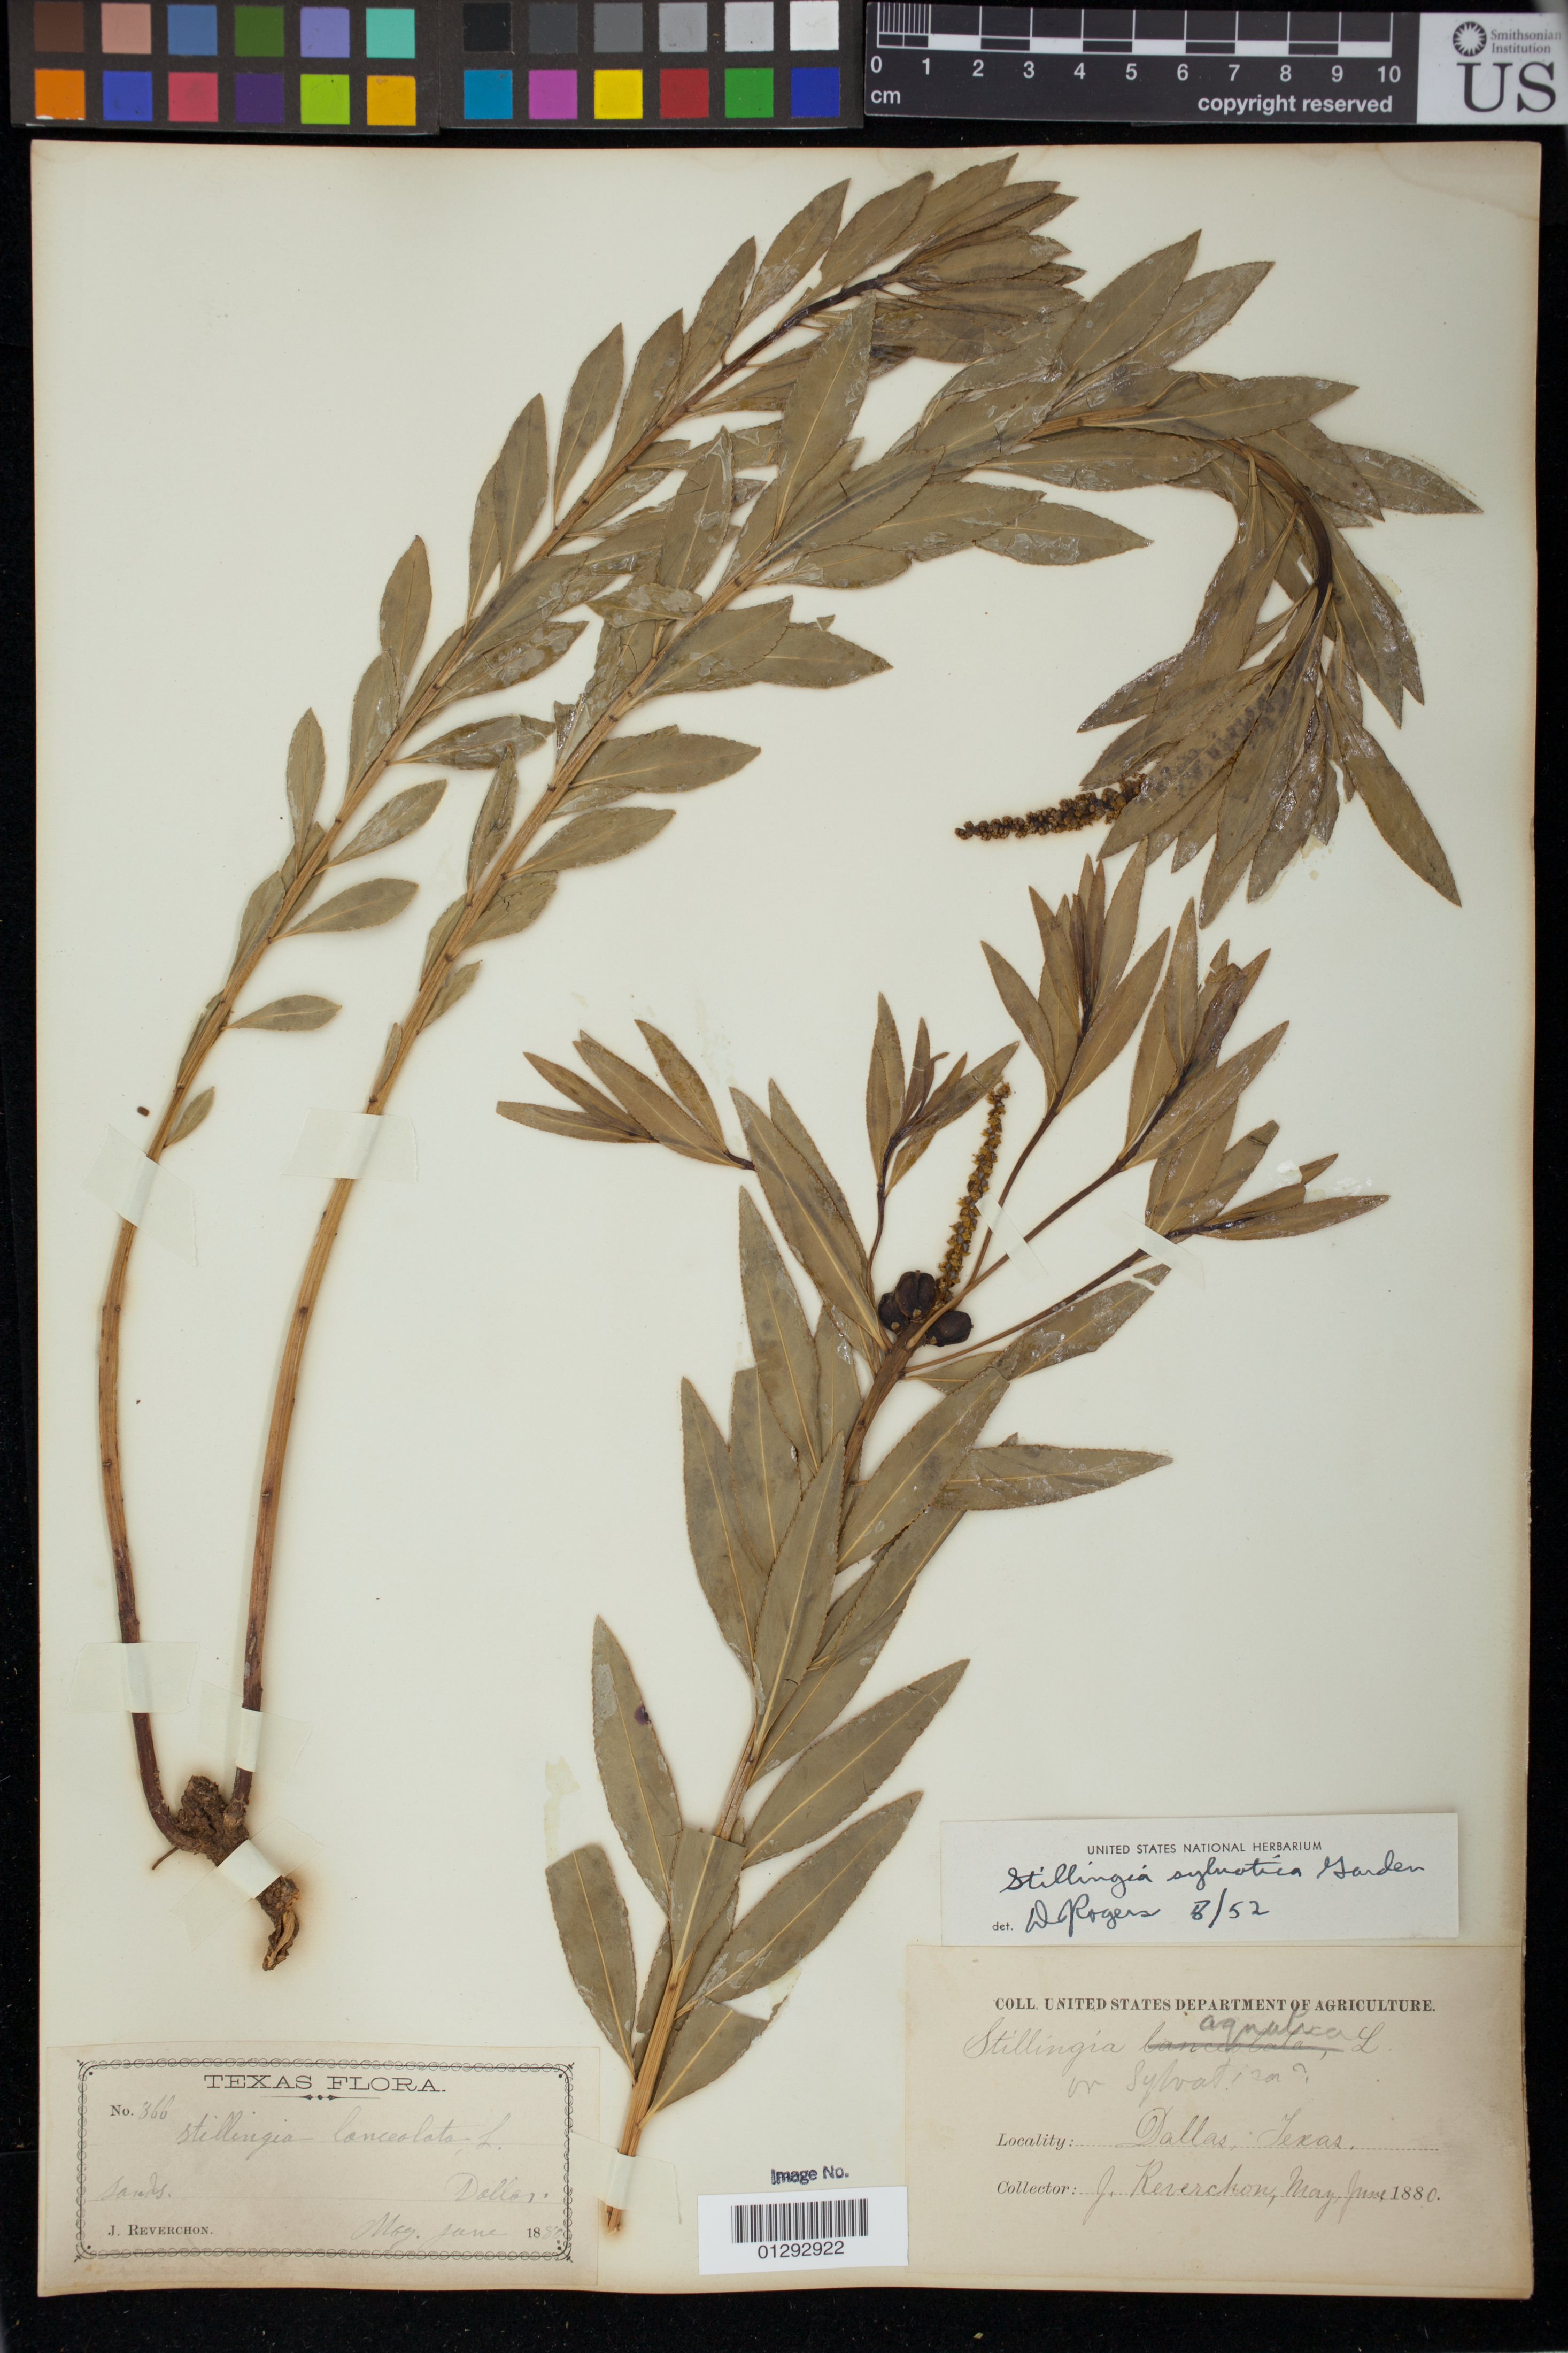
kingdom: Plantae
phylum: Tracheophyta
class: Magnoliopsida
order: Malpighiales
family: Euphorbiaceae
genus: Stillingia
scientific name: Stillingia sylvatica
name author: L.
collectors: J. Reverchon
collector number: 366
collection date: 1880-05/1880-06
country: United States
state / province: Texas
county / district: Dallas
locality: Dallas